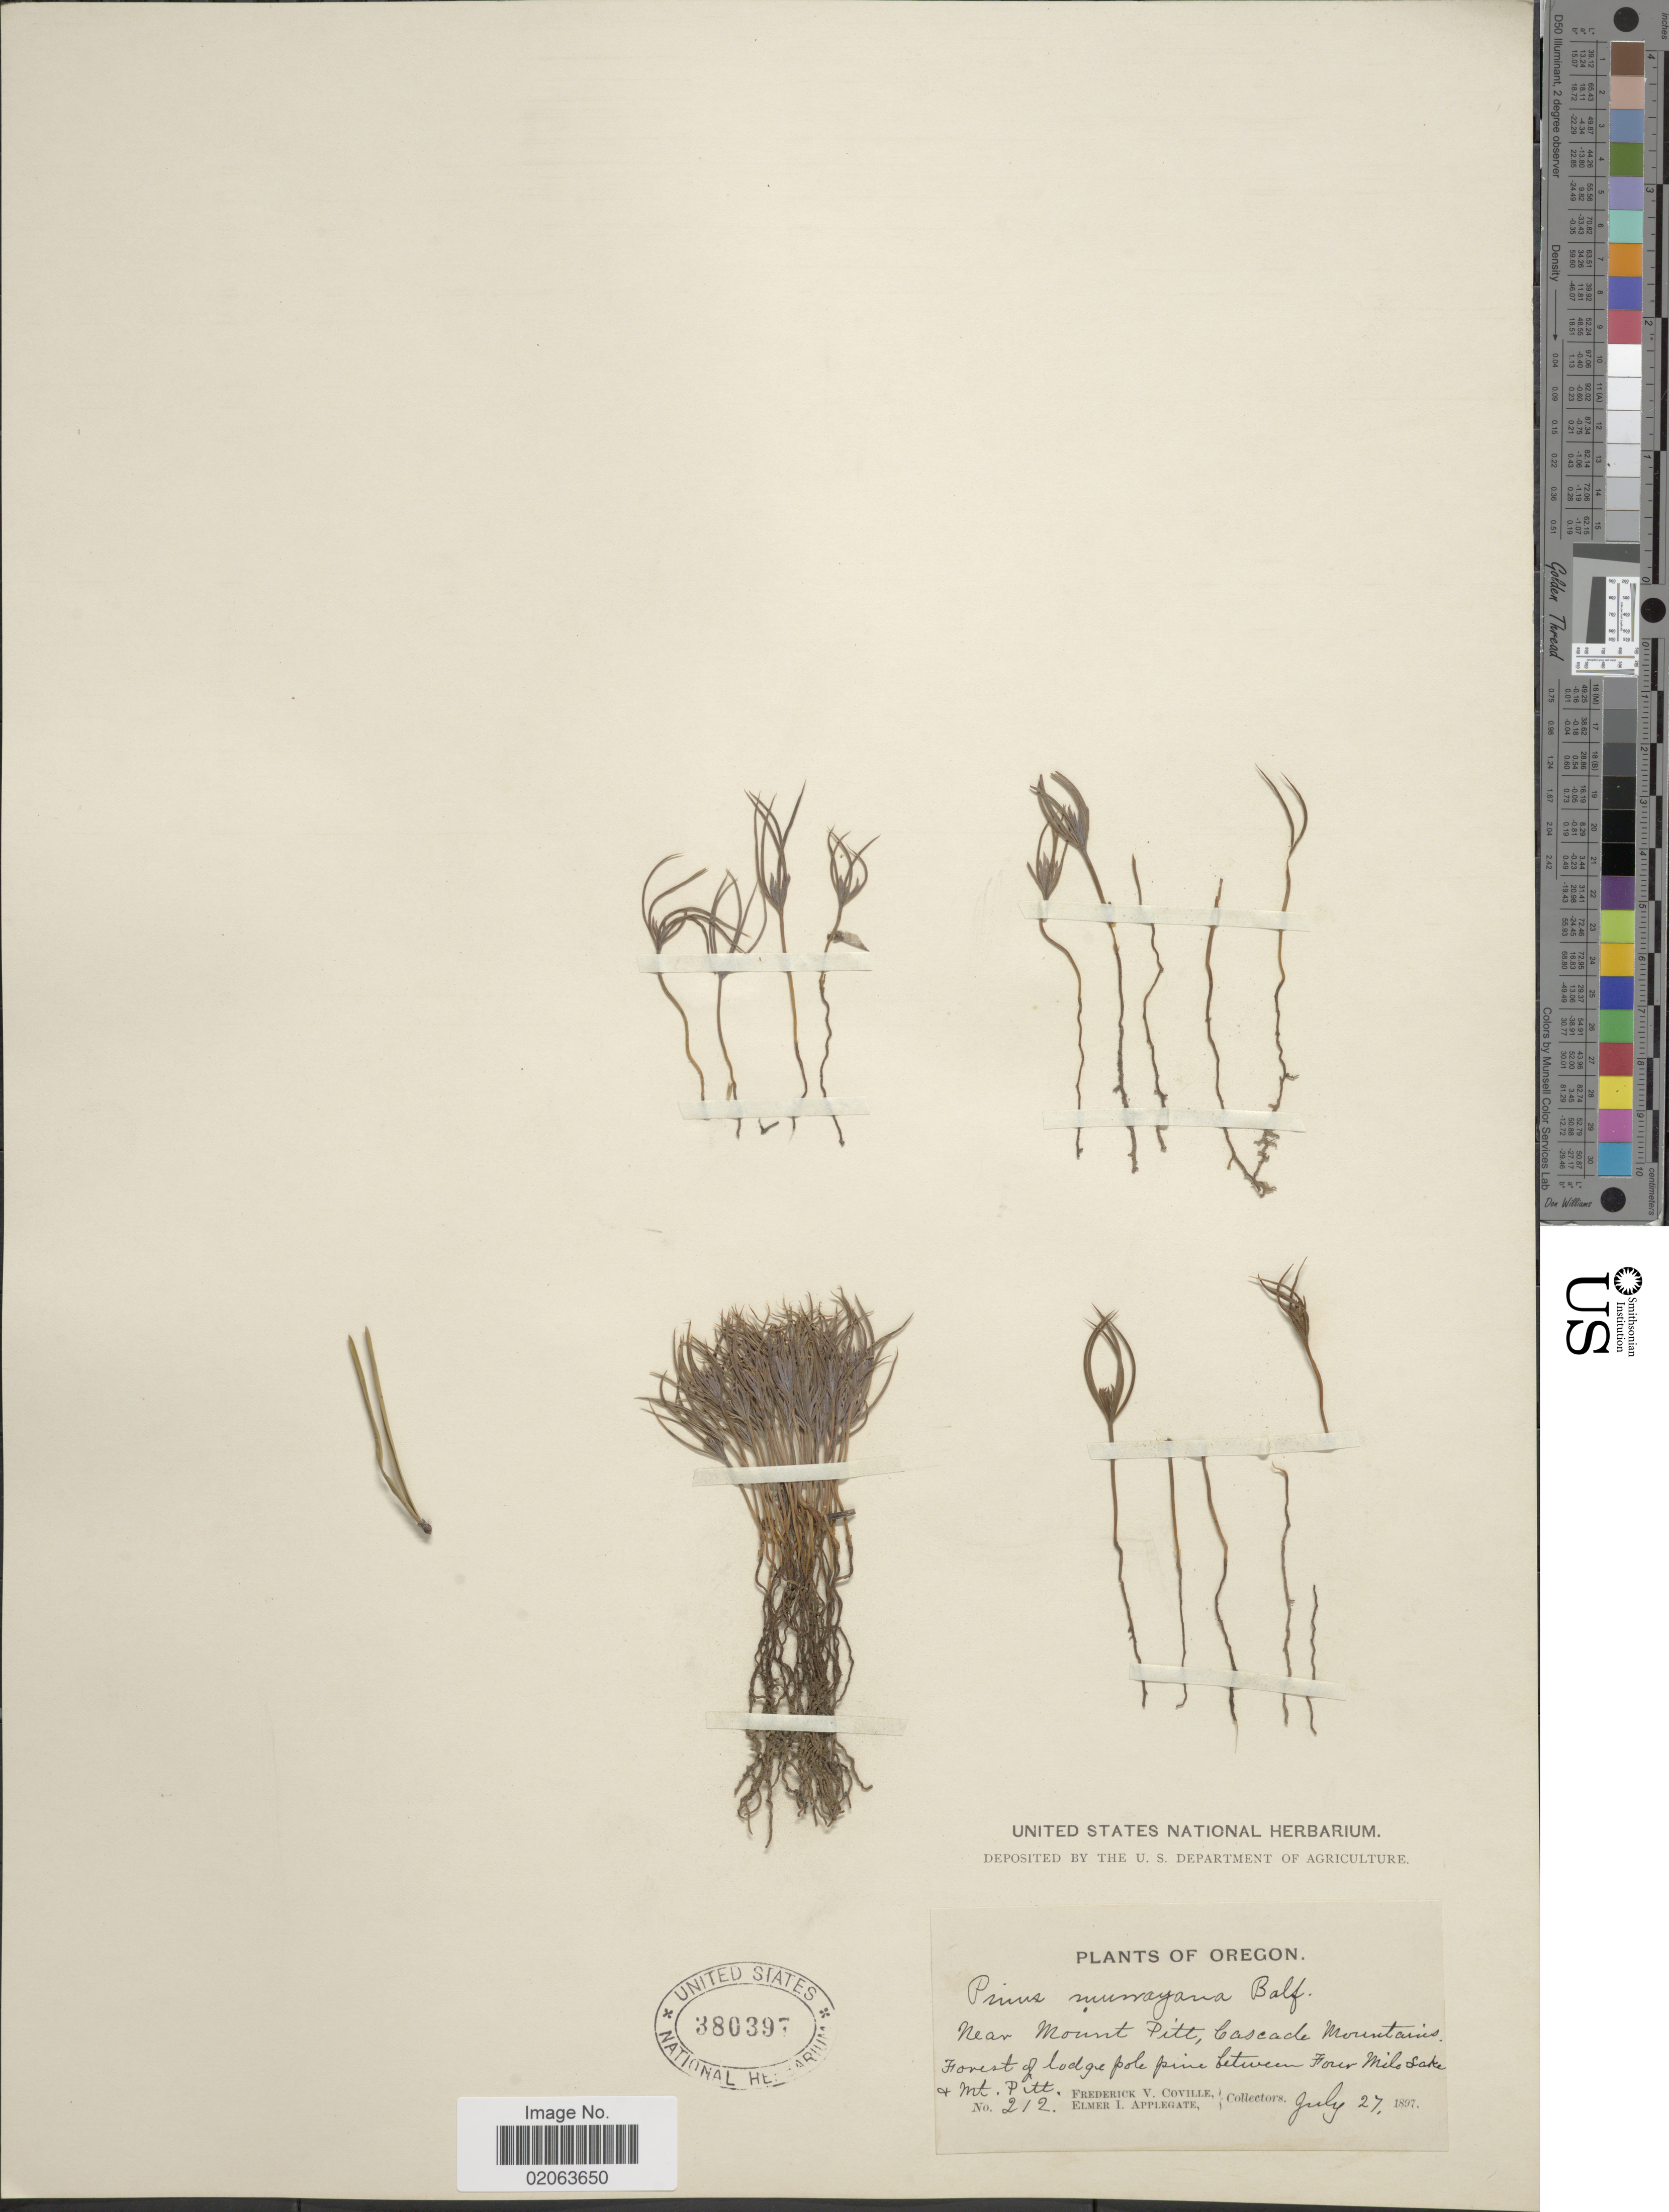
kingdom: Plantae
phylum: Tracheophyta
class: Pinopsida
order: Pinales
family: Pinaceae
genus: Pinus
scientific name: Pinus contorta var. murrayana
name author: (Balf.) S. Watson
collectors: F. V. Coville & E. I. Applegate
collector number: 212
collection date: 1897-07-27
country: United States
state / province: Oregon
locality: Near Mount Pitt, Cascade Mountains Forest of Lodge pole pine between Four Mile Sake + Mt. Pitt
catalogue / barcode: US 380397